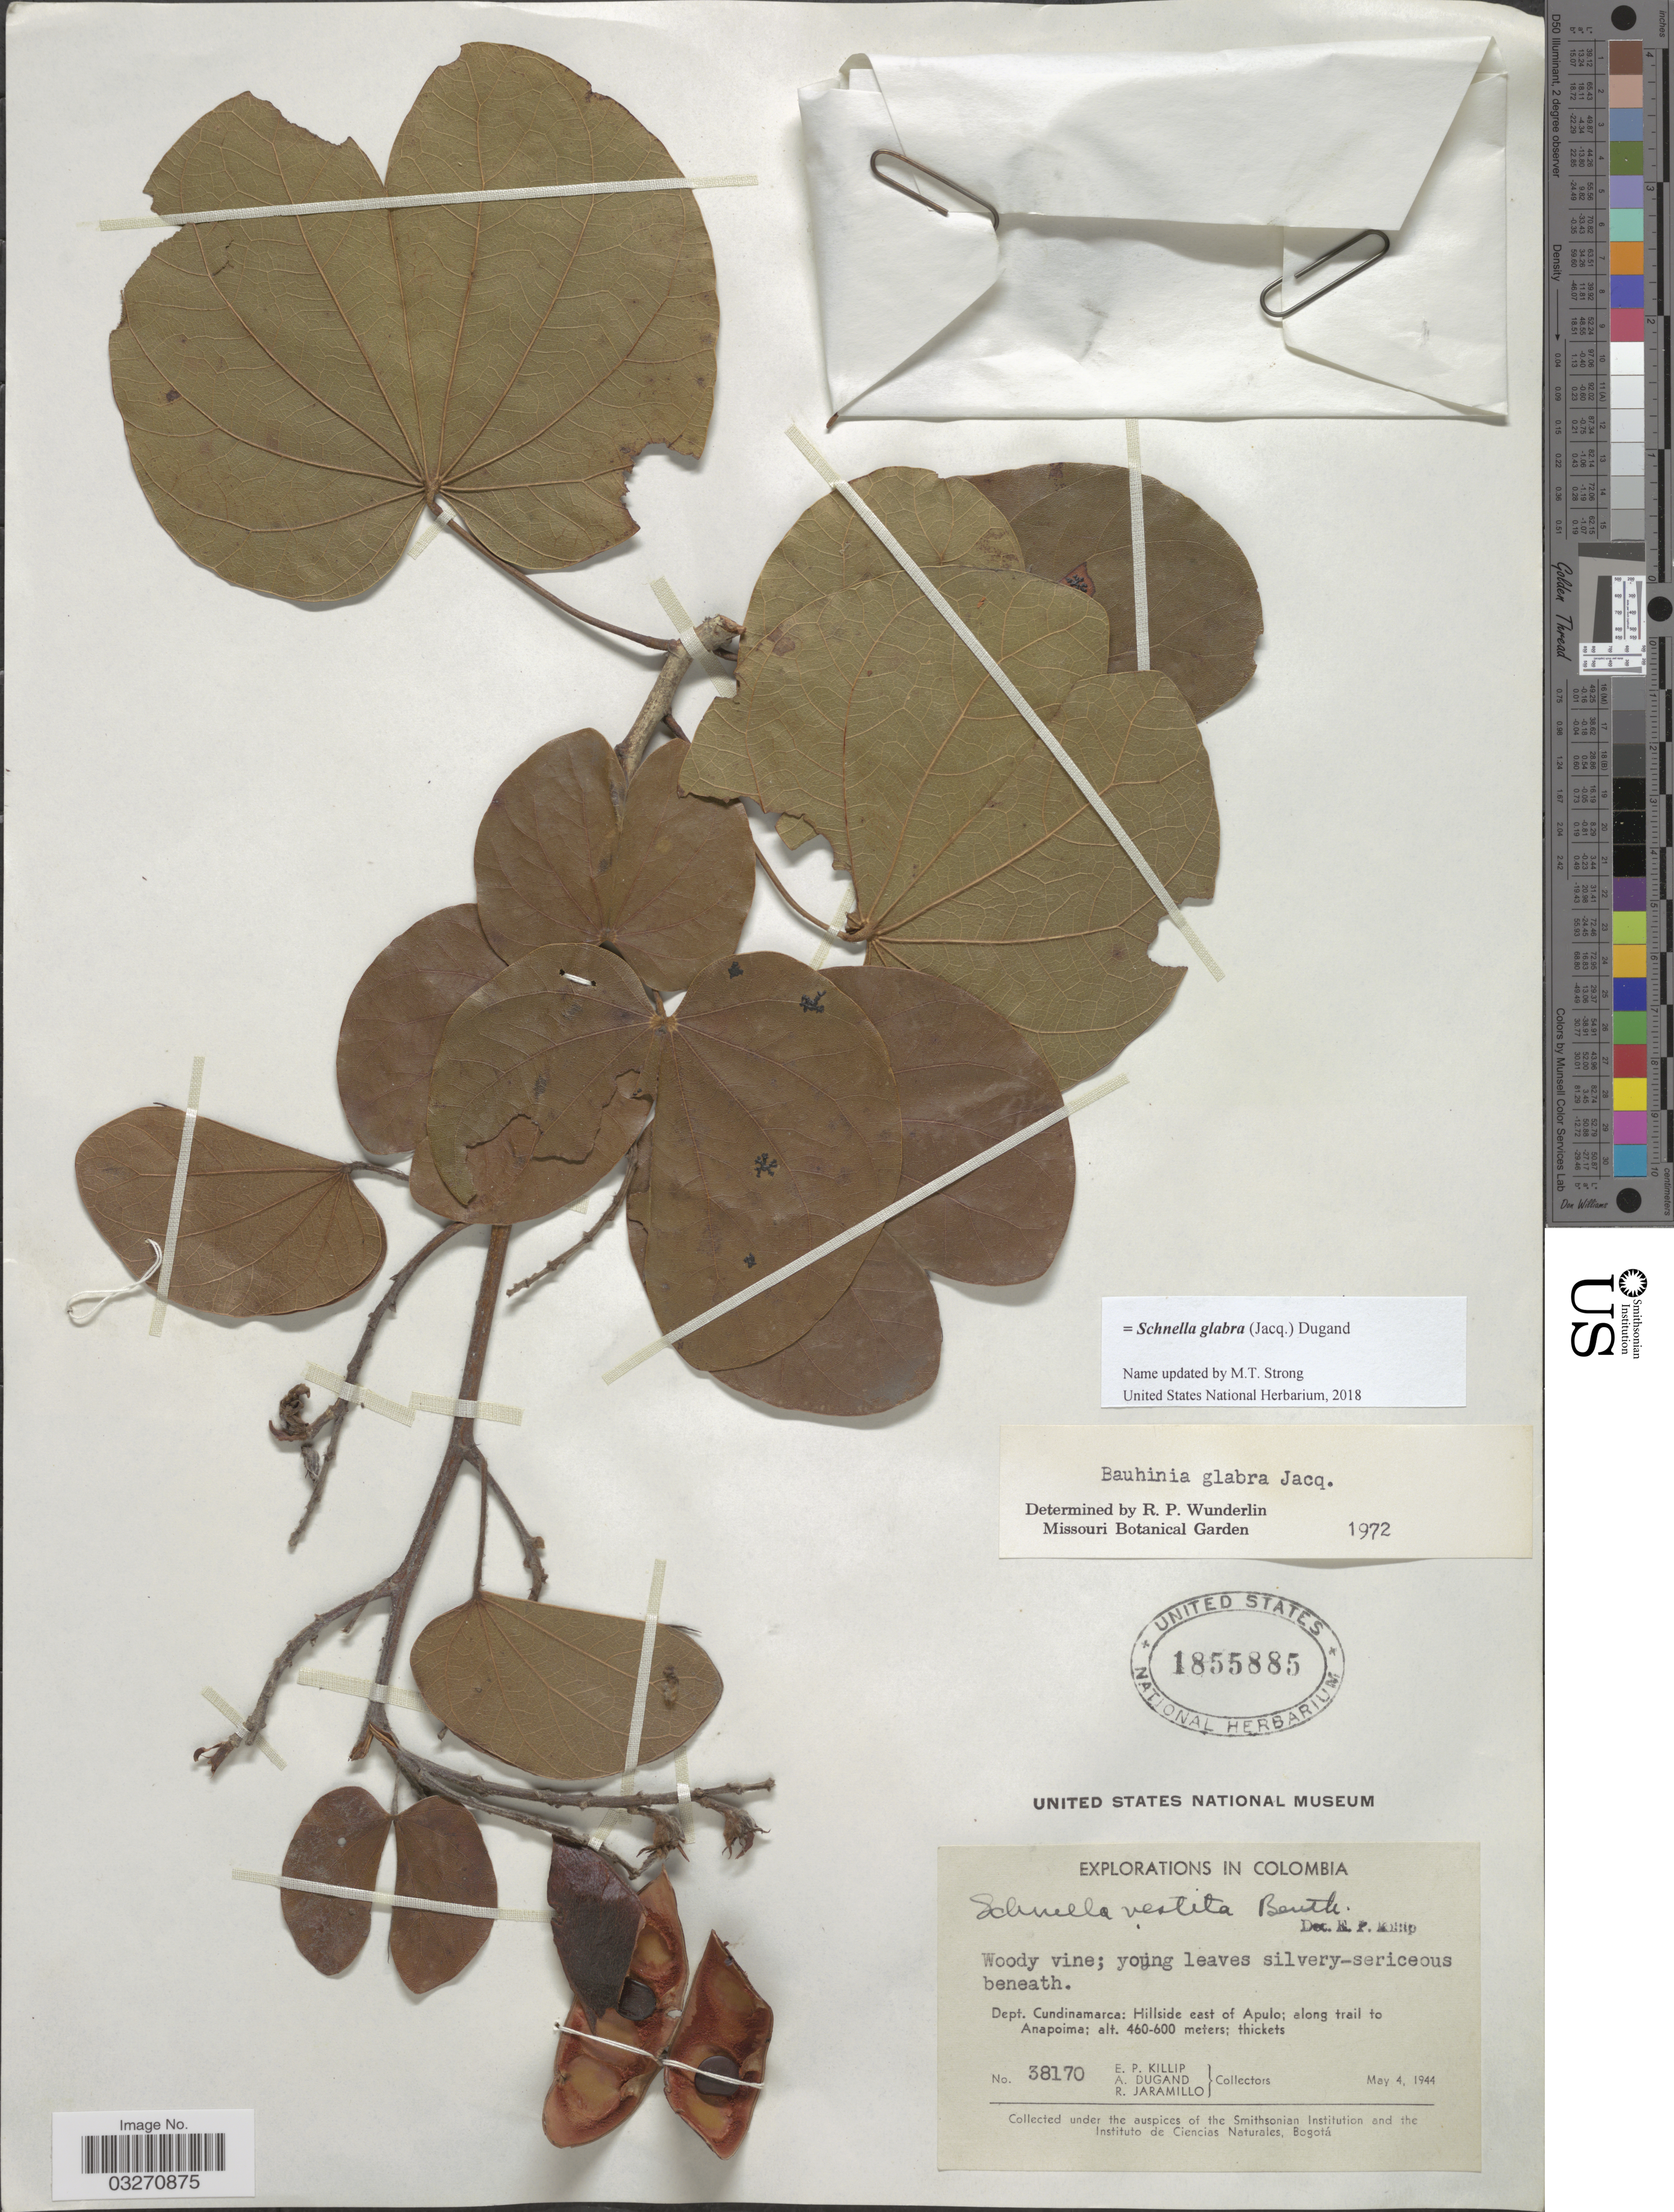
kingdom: Plantae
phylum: Tracheophyta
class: Magnoliopsida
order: Fabales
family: Fabaceae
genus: Schnella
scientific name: Schnella glabra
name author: (Jacq.) Dugand G.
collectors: E. P. Killip, A. Dugand & R. Jaramillo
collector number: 38170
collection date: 1944-05-04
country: Colombia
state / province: Cundinamarca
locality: Dept. Cundinamarca: Hillside east of Apulo; along trail to Anapoima.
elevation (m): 460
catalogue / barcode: US 1855885